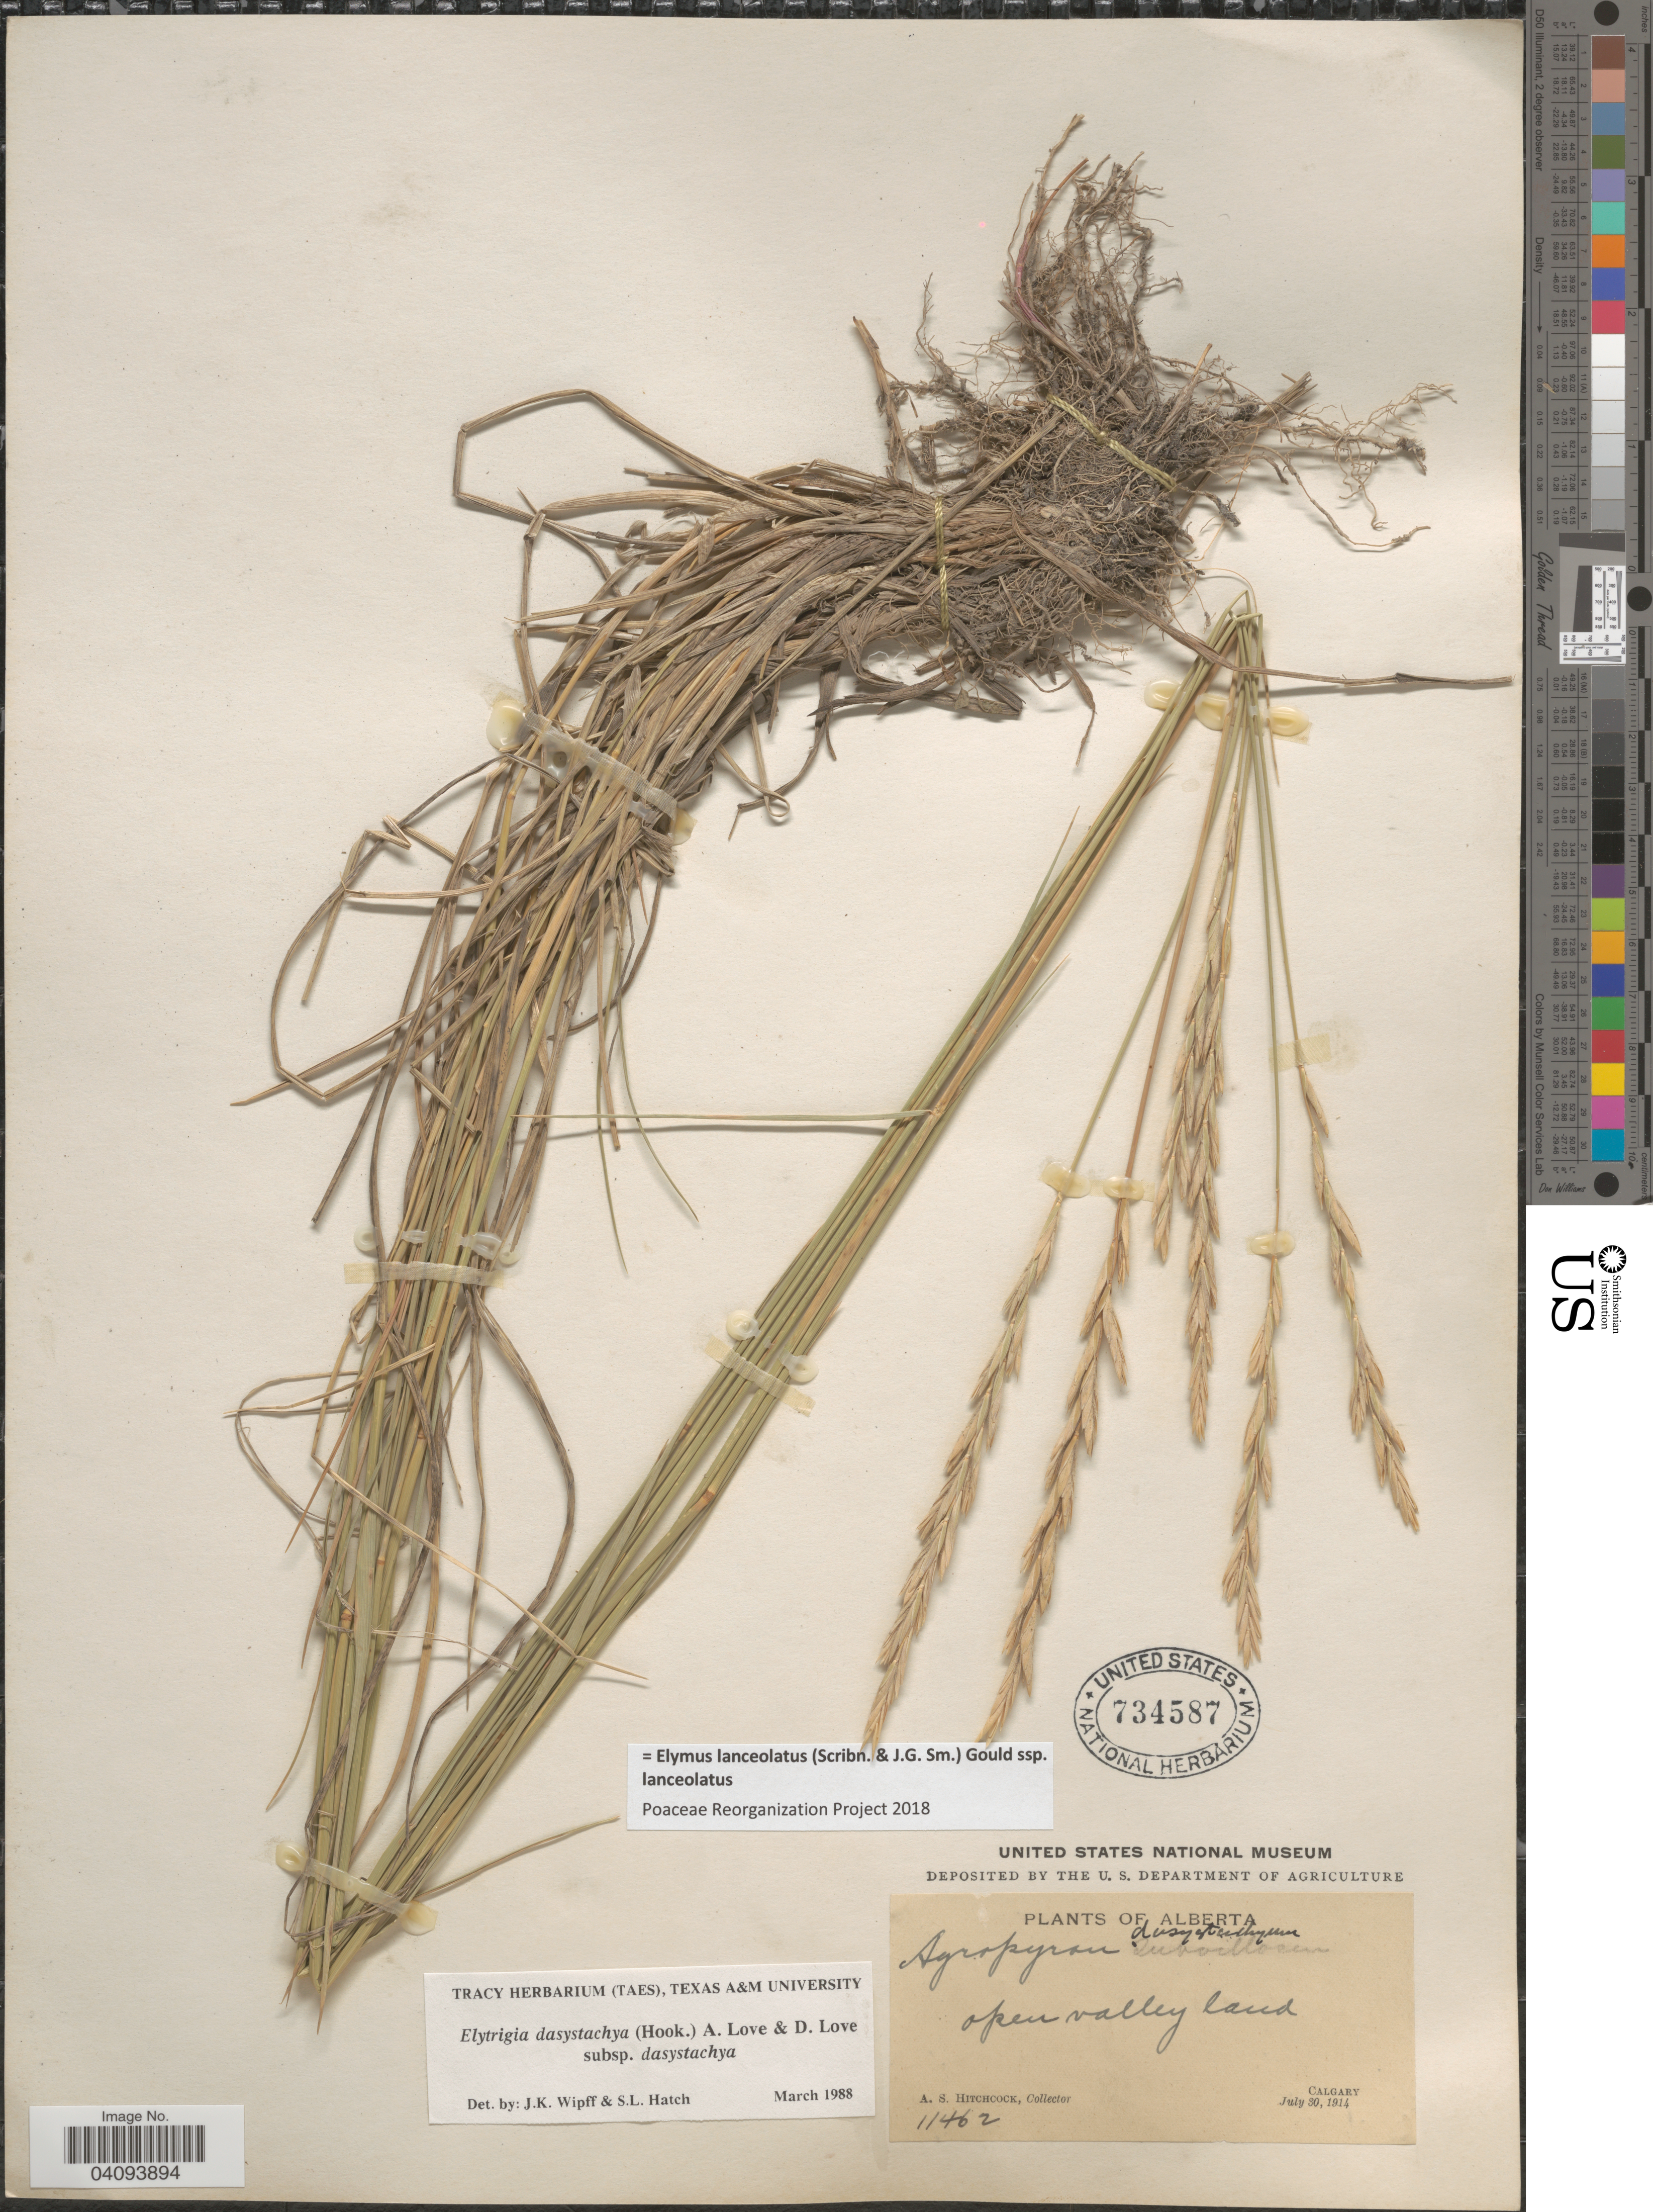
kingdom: Plantae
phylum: Tracheophyta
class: Liliopsida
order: Poales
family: Poaceae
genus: Elymus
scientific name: Elymus lanceolatus subsp. lanceolatus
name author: (Scribn. & J.G. Sm.) Gould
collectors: A. S. Hitchcock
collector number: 11462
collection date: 1914-07-30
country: Canada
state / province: Alberta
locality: Calgary.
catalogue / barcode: US 734587